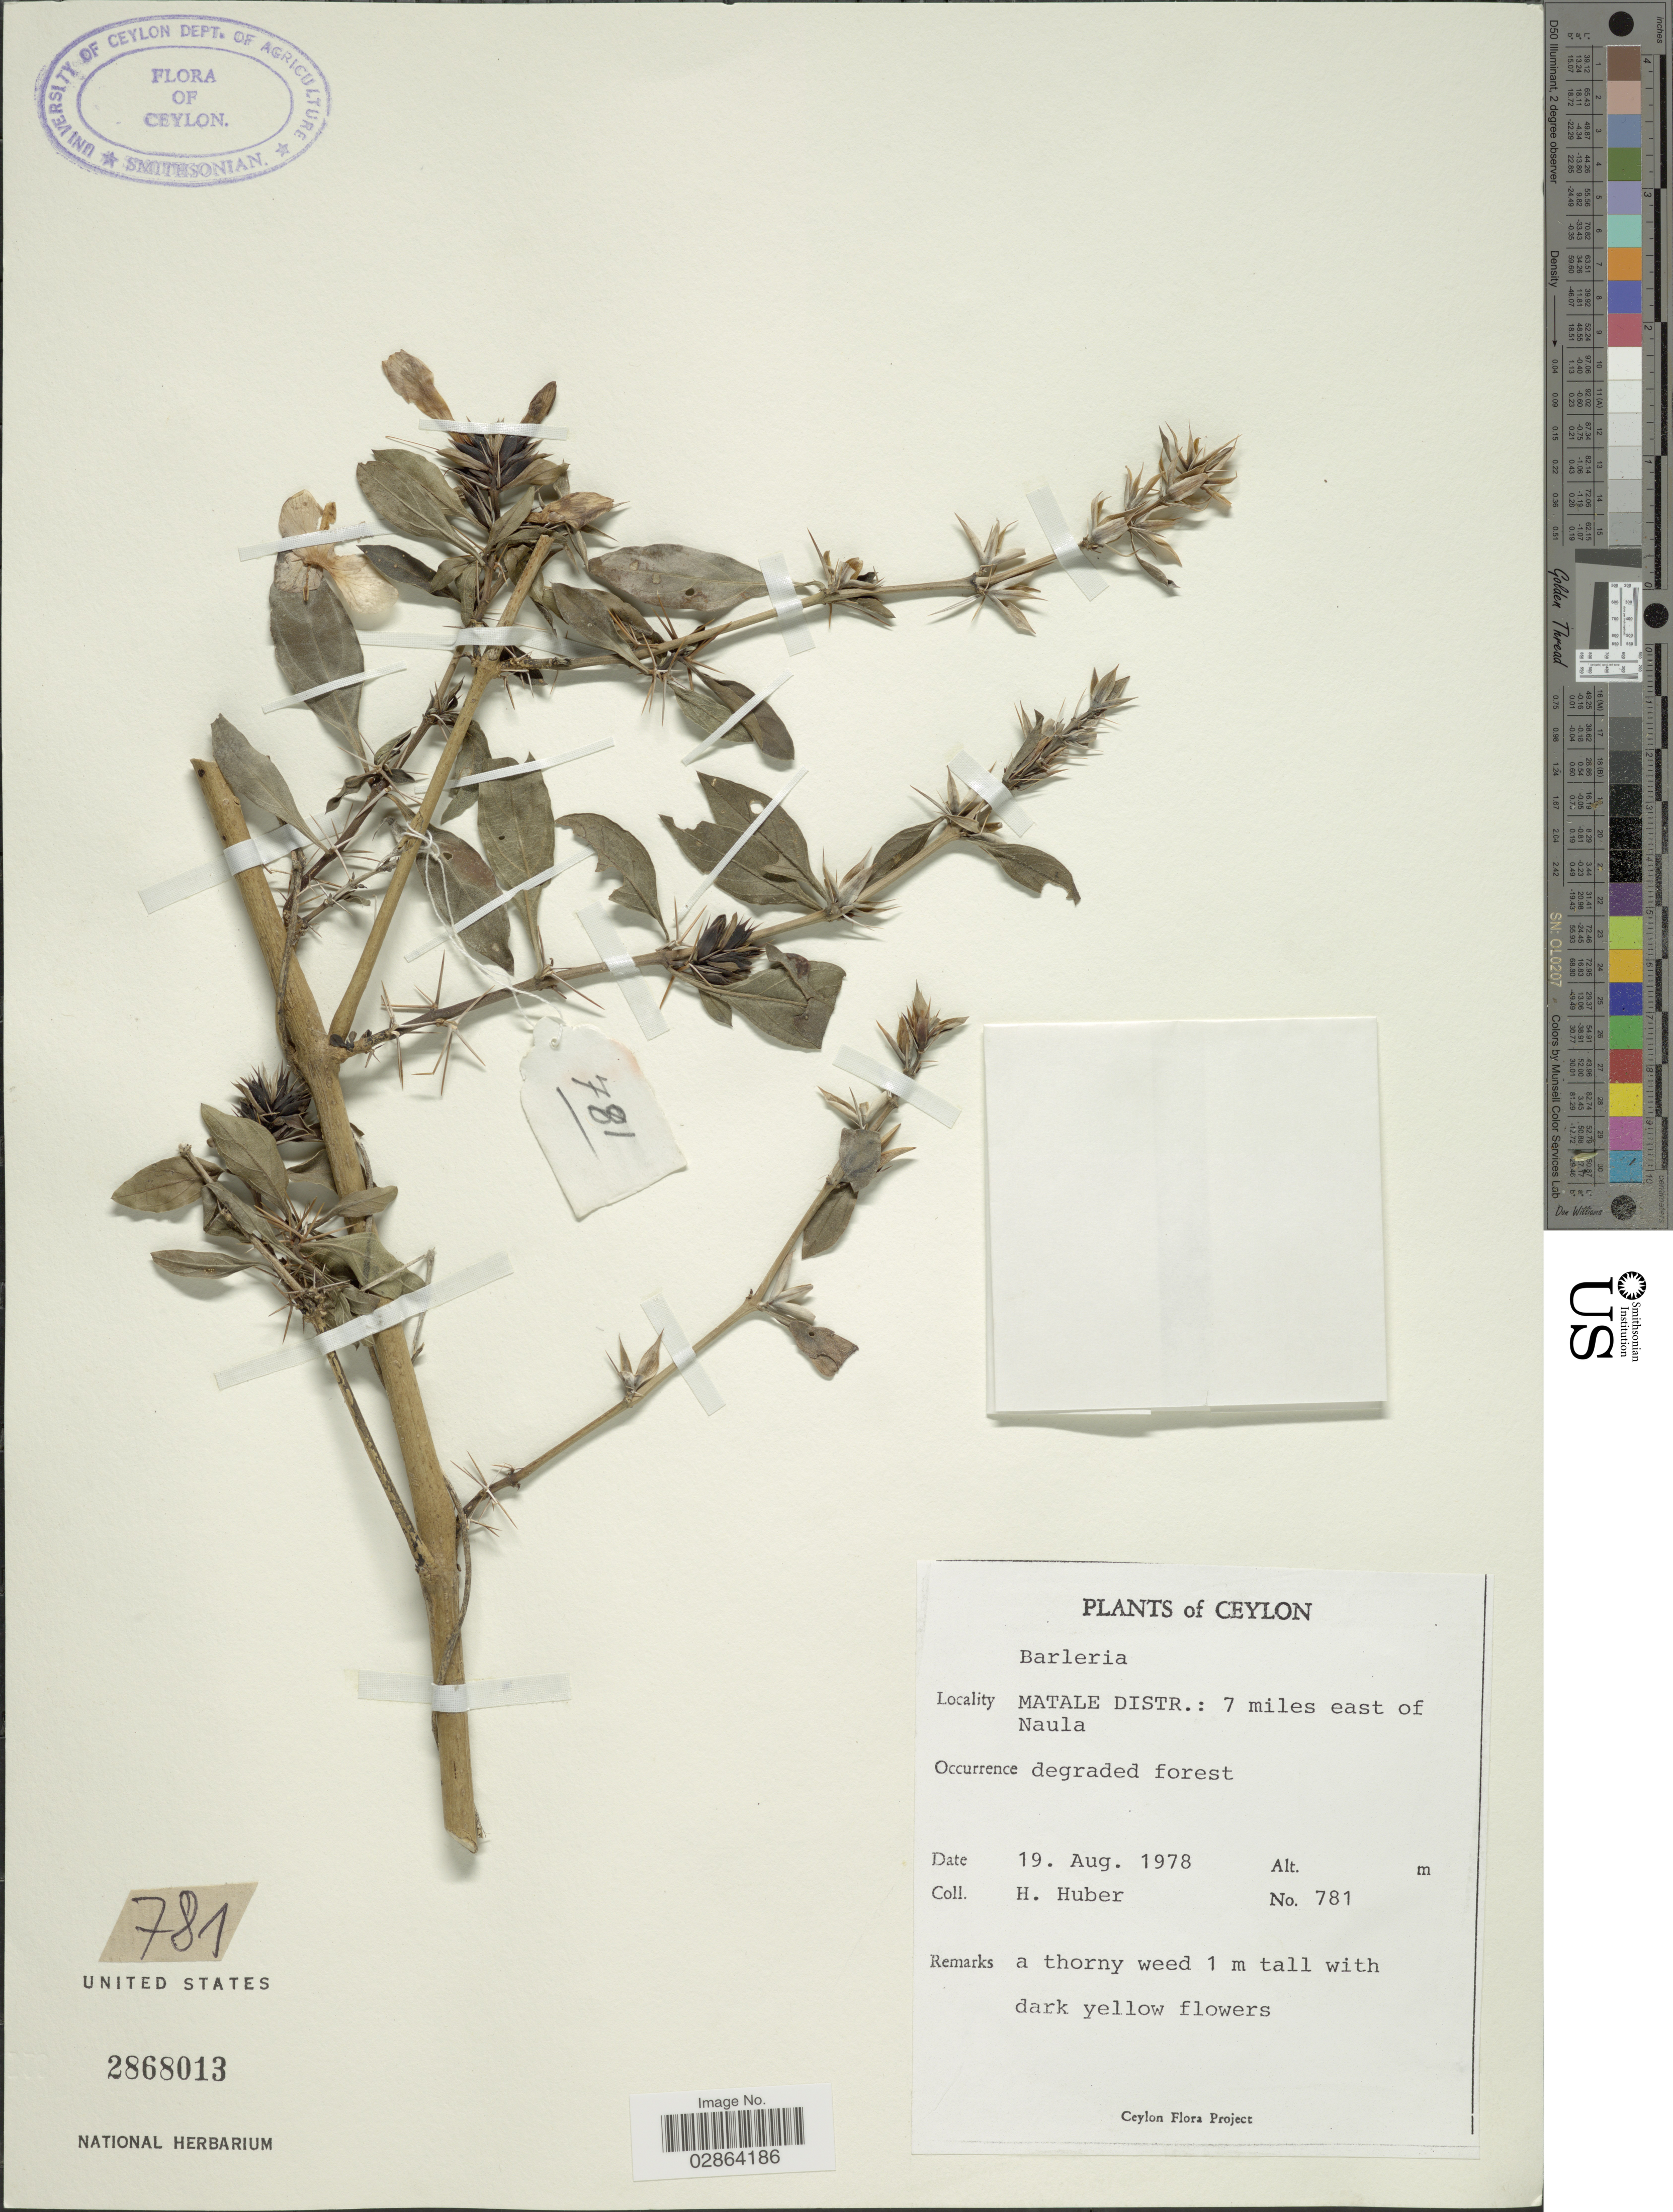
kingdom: Plantae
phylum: Tracheophyta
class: Magnoliopsida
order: Lamiales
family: Acanthaceae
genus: Barleria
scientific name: Barleria sp.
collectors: H. Huber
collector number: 781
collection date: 1978-08-19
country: Sri Lanka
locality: Ceylon, Matale Distr.: 7 miles east of Naula.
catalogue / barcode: US 2868013